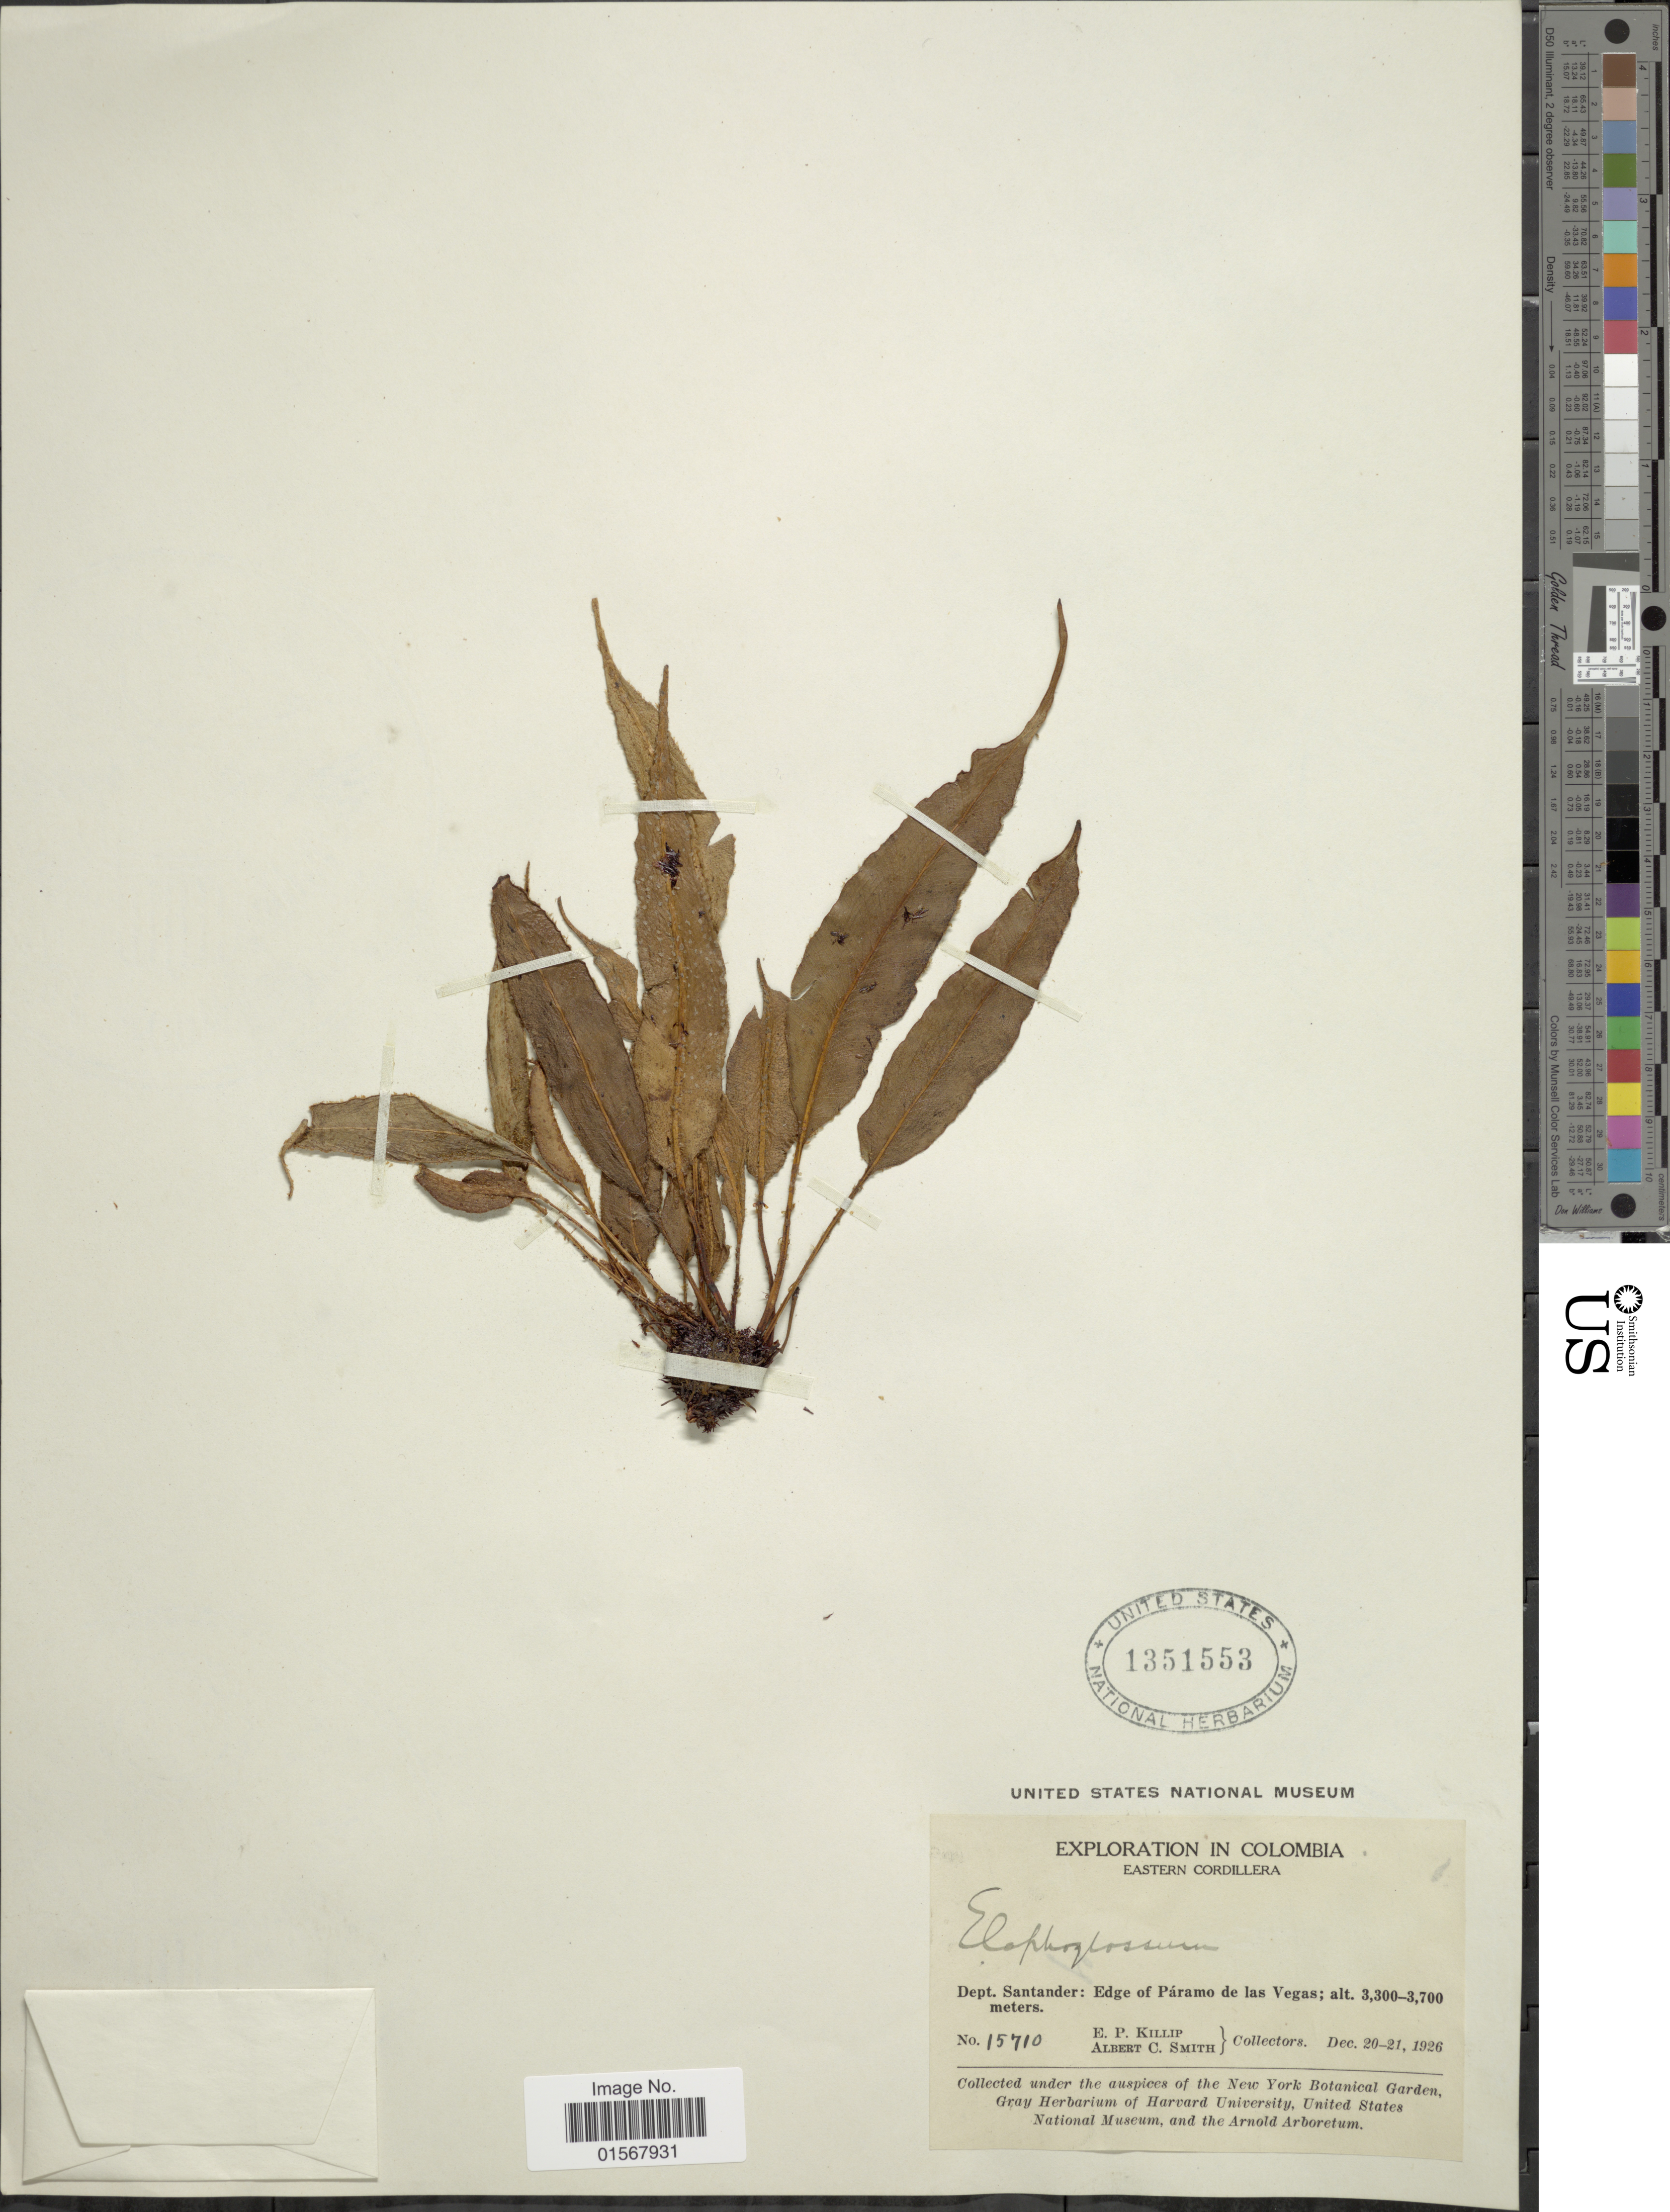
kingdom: Plantae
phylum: Tracheophyta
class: Polypodiopsida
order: Polypodiales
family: Dryopteridaceae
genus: Elaphoglossum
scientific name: Elaphoglossum petiolatum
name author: (Sw.) Urb.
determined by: Vasco, A.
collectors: E. P. Killip & A. C. Smith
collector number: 15710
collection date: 1926-12-20/1926-12-21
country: Colombia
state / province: Santander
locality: Dept. Santander: Edge of Paramo de las Vegas, Eastern Cordillera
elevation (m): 3300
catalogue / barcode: US 1351553